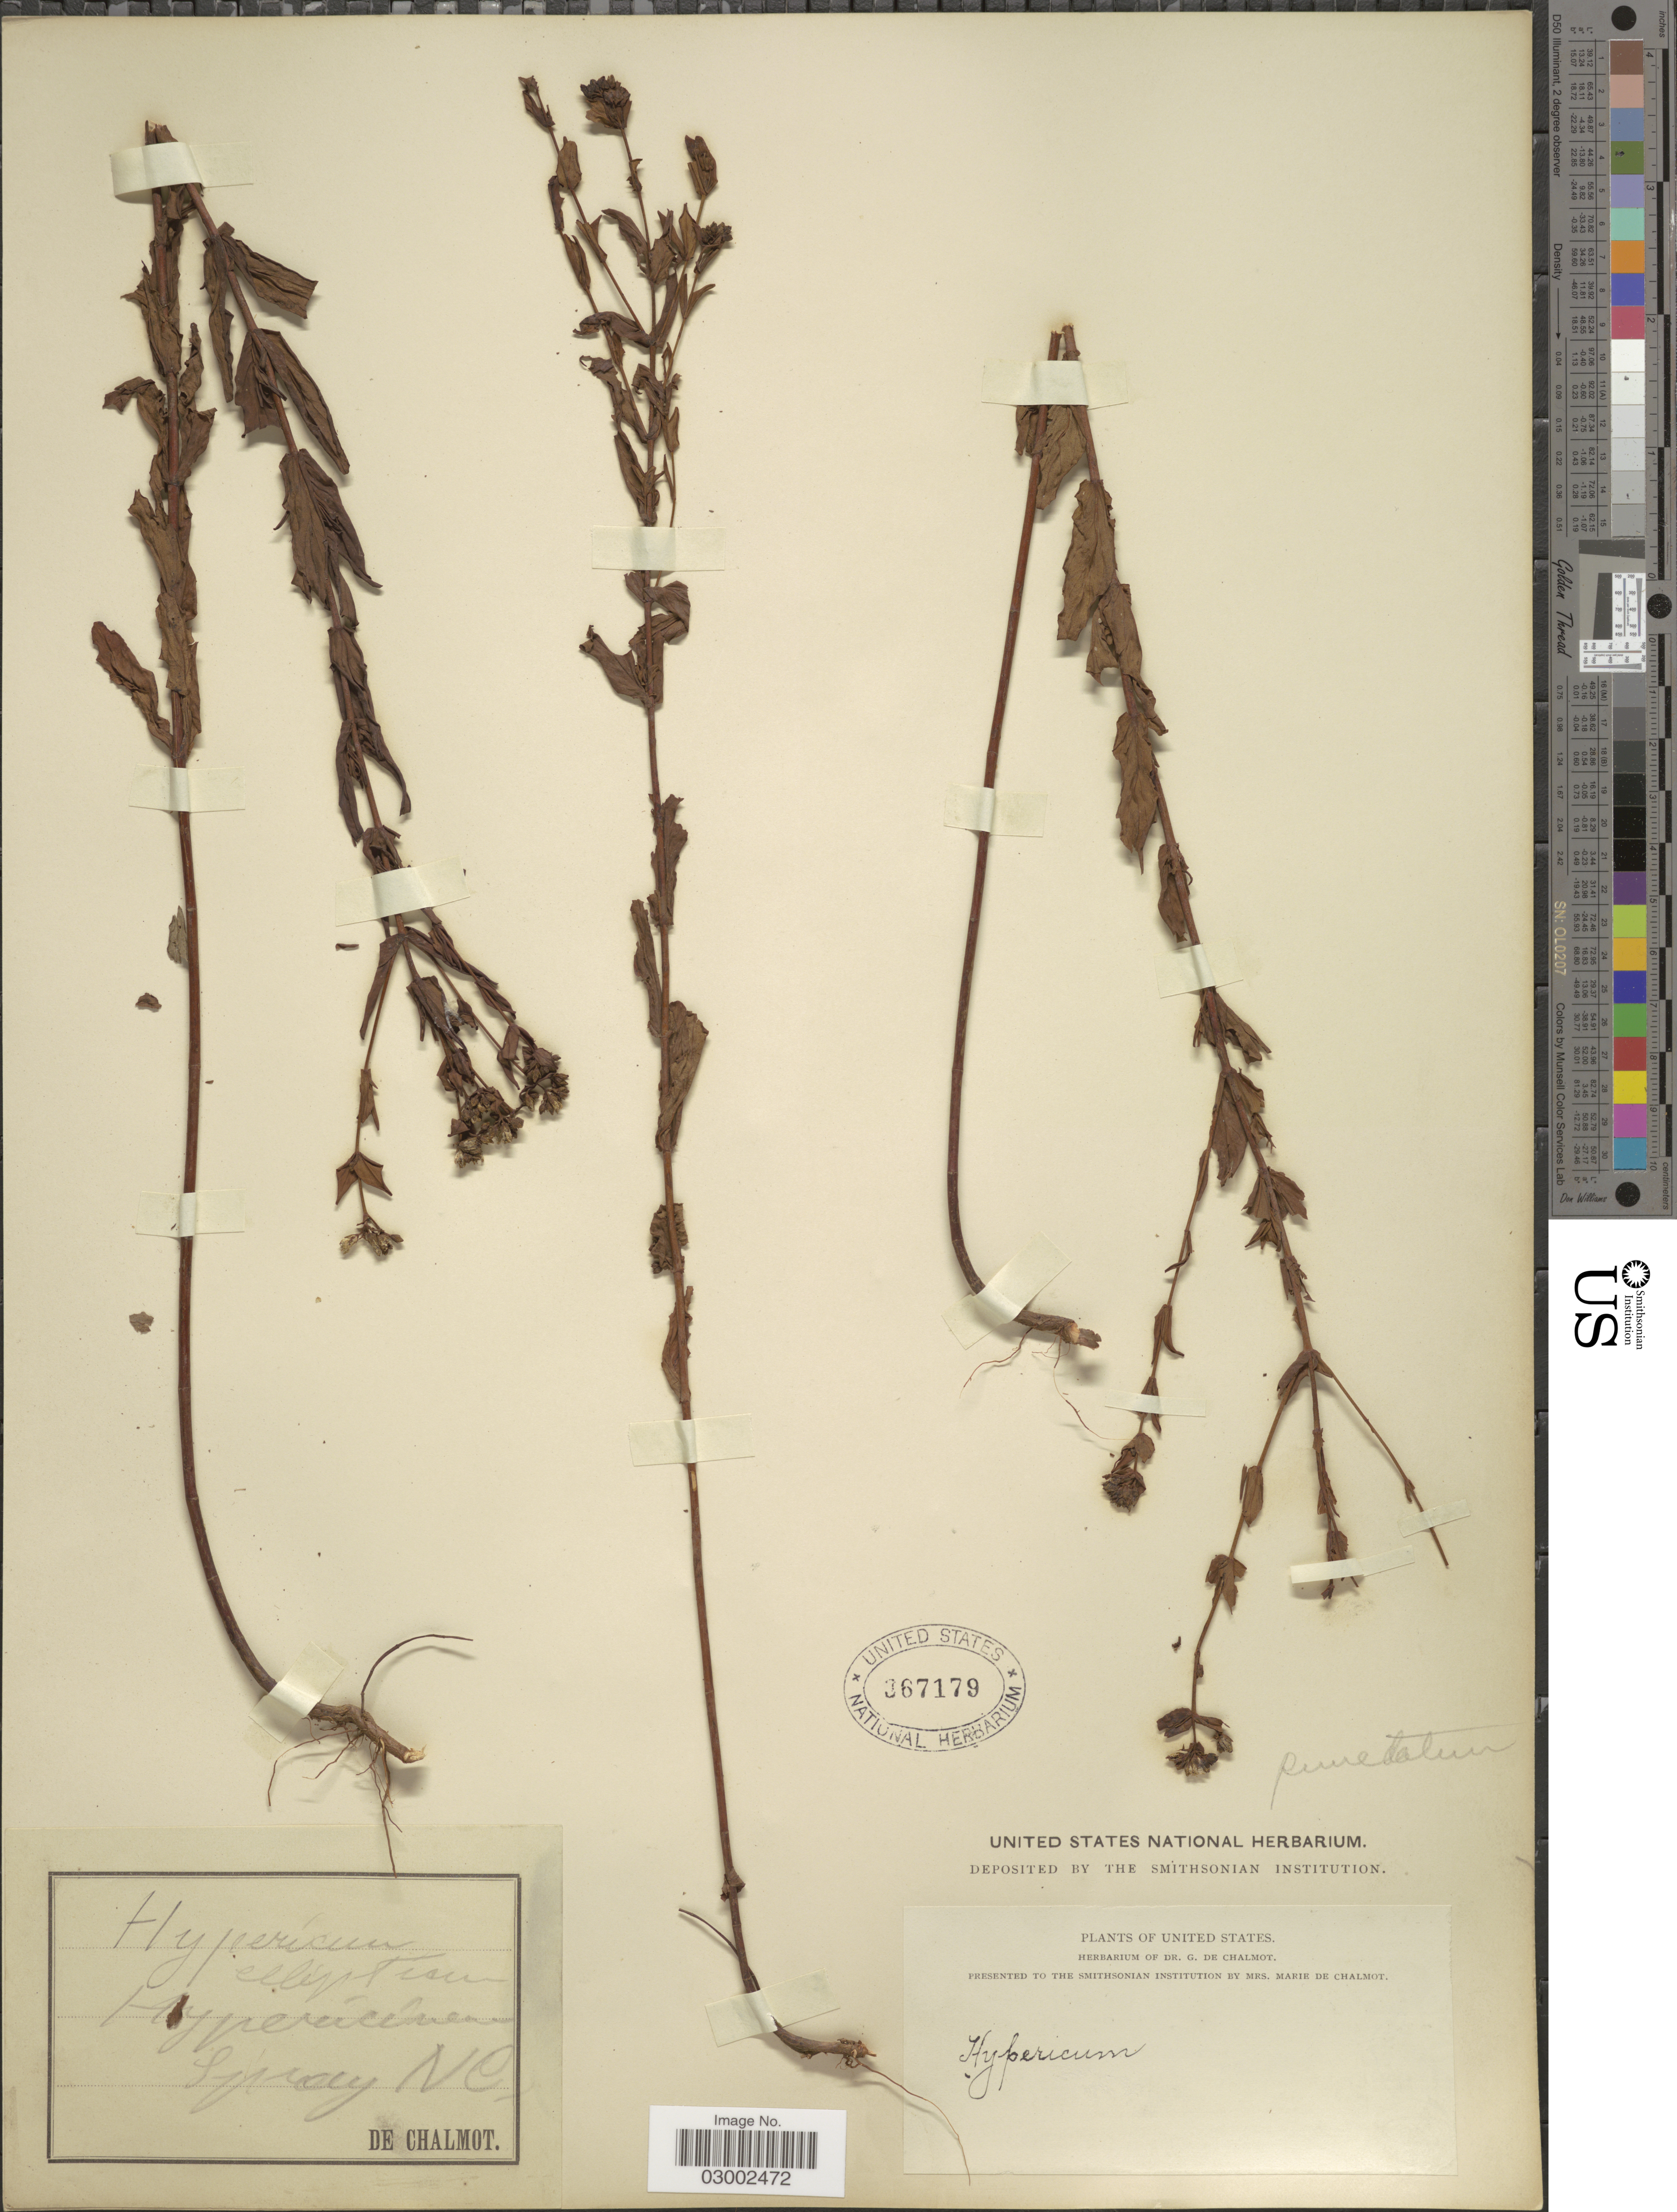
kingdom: Plantae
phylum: Tracheophyta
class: Magnoliopsida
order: Malpighiales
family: Hypericaceae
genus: Hypericum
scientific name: Hypericum punctatum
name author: Lam.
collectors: G. de Chalmot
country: United States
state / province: North Carolina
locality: Spray NC.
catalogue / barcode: US 367179